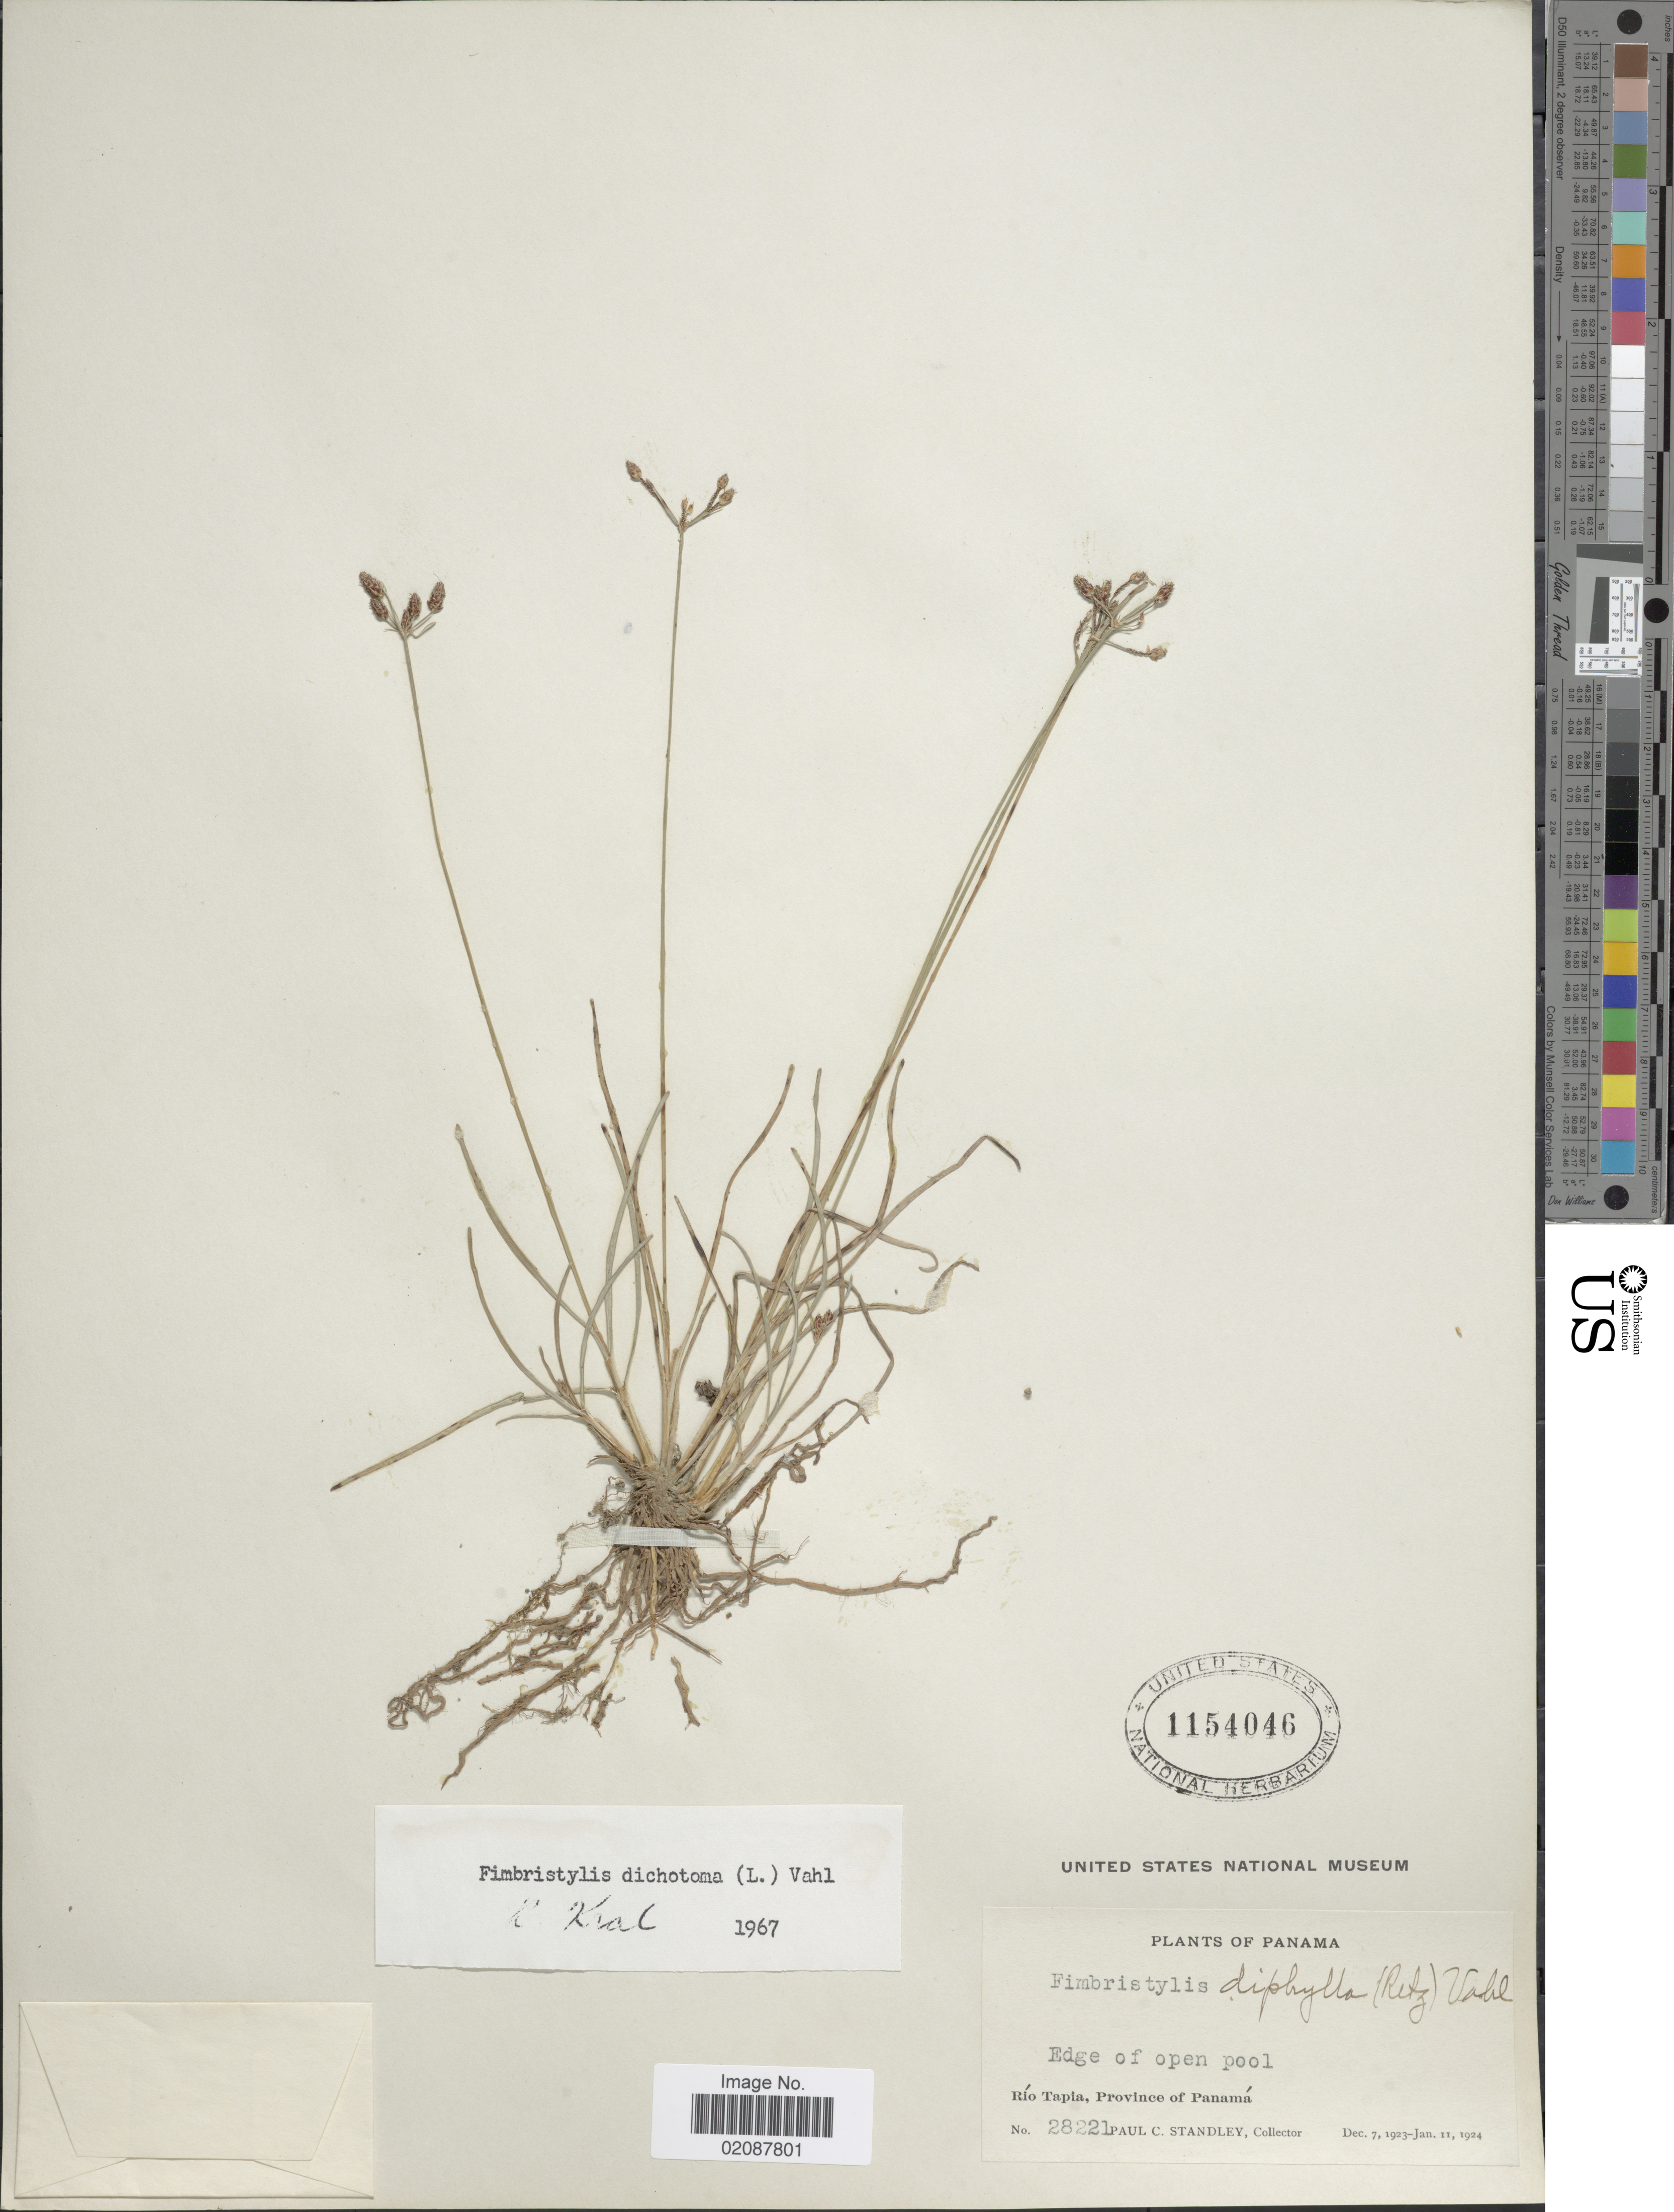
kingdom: Plantae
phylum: Tracheophyta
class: Liliopsida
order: Poales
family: Cyperaceae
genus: Fimbristylis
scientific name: Fimbristylis dichotoma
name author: (L.) Vahl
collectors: P. C. Standley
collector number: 28221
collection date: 1923-12-07/1924-01-11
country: Panama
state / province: Panamá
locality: Río Tapia, Province of Panamá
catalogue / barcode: US 1154046